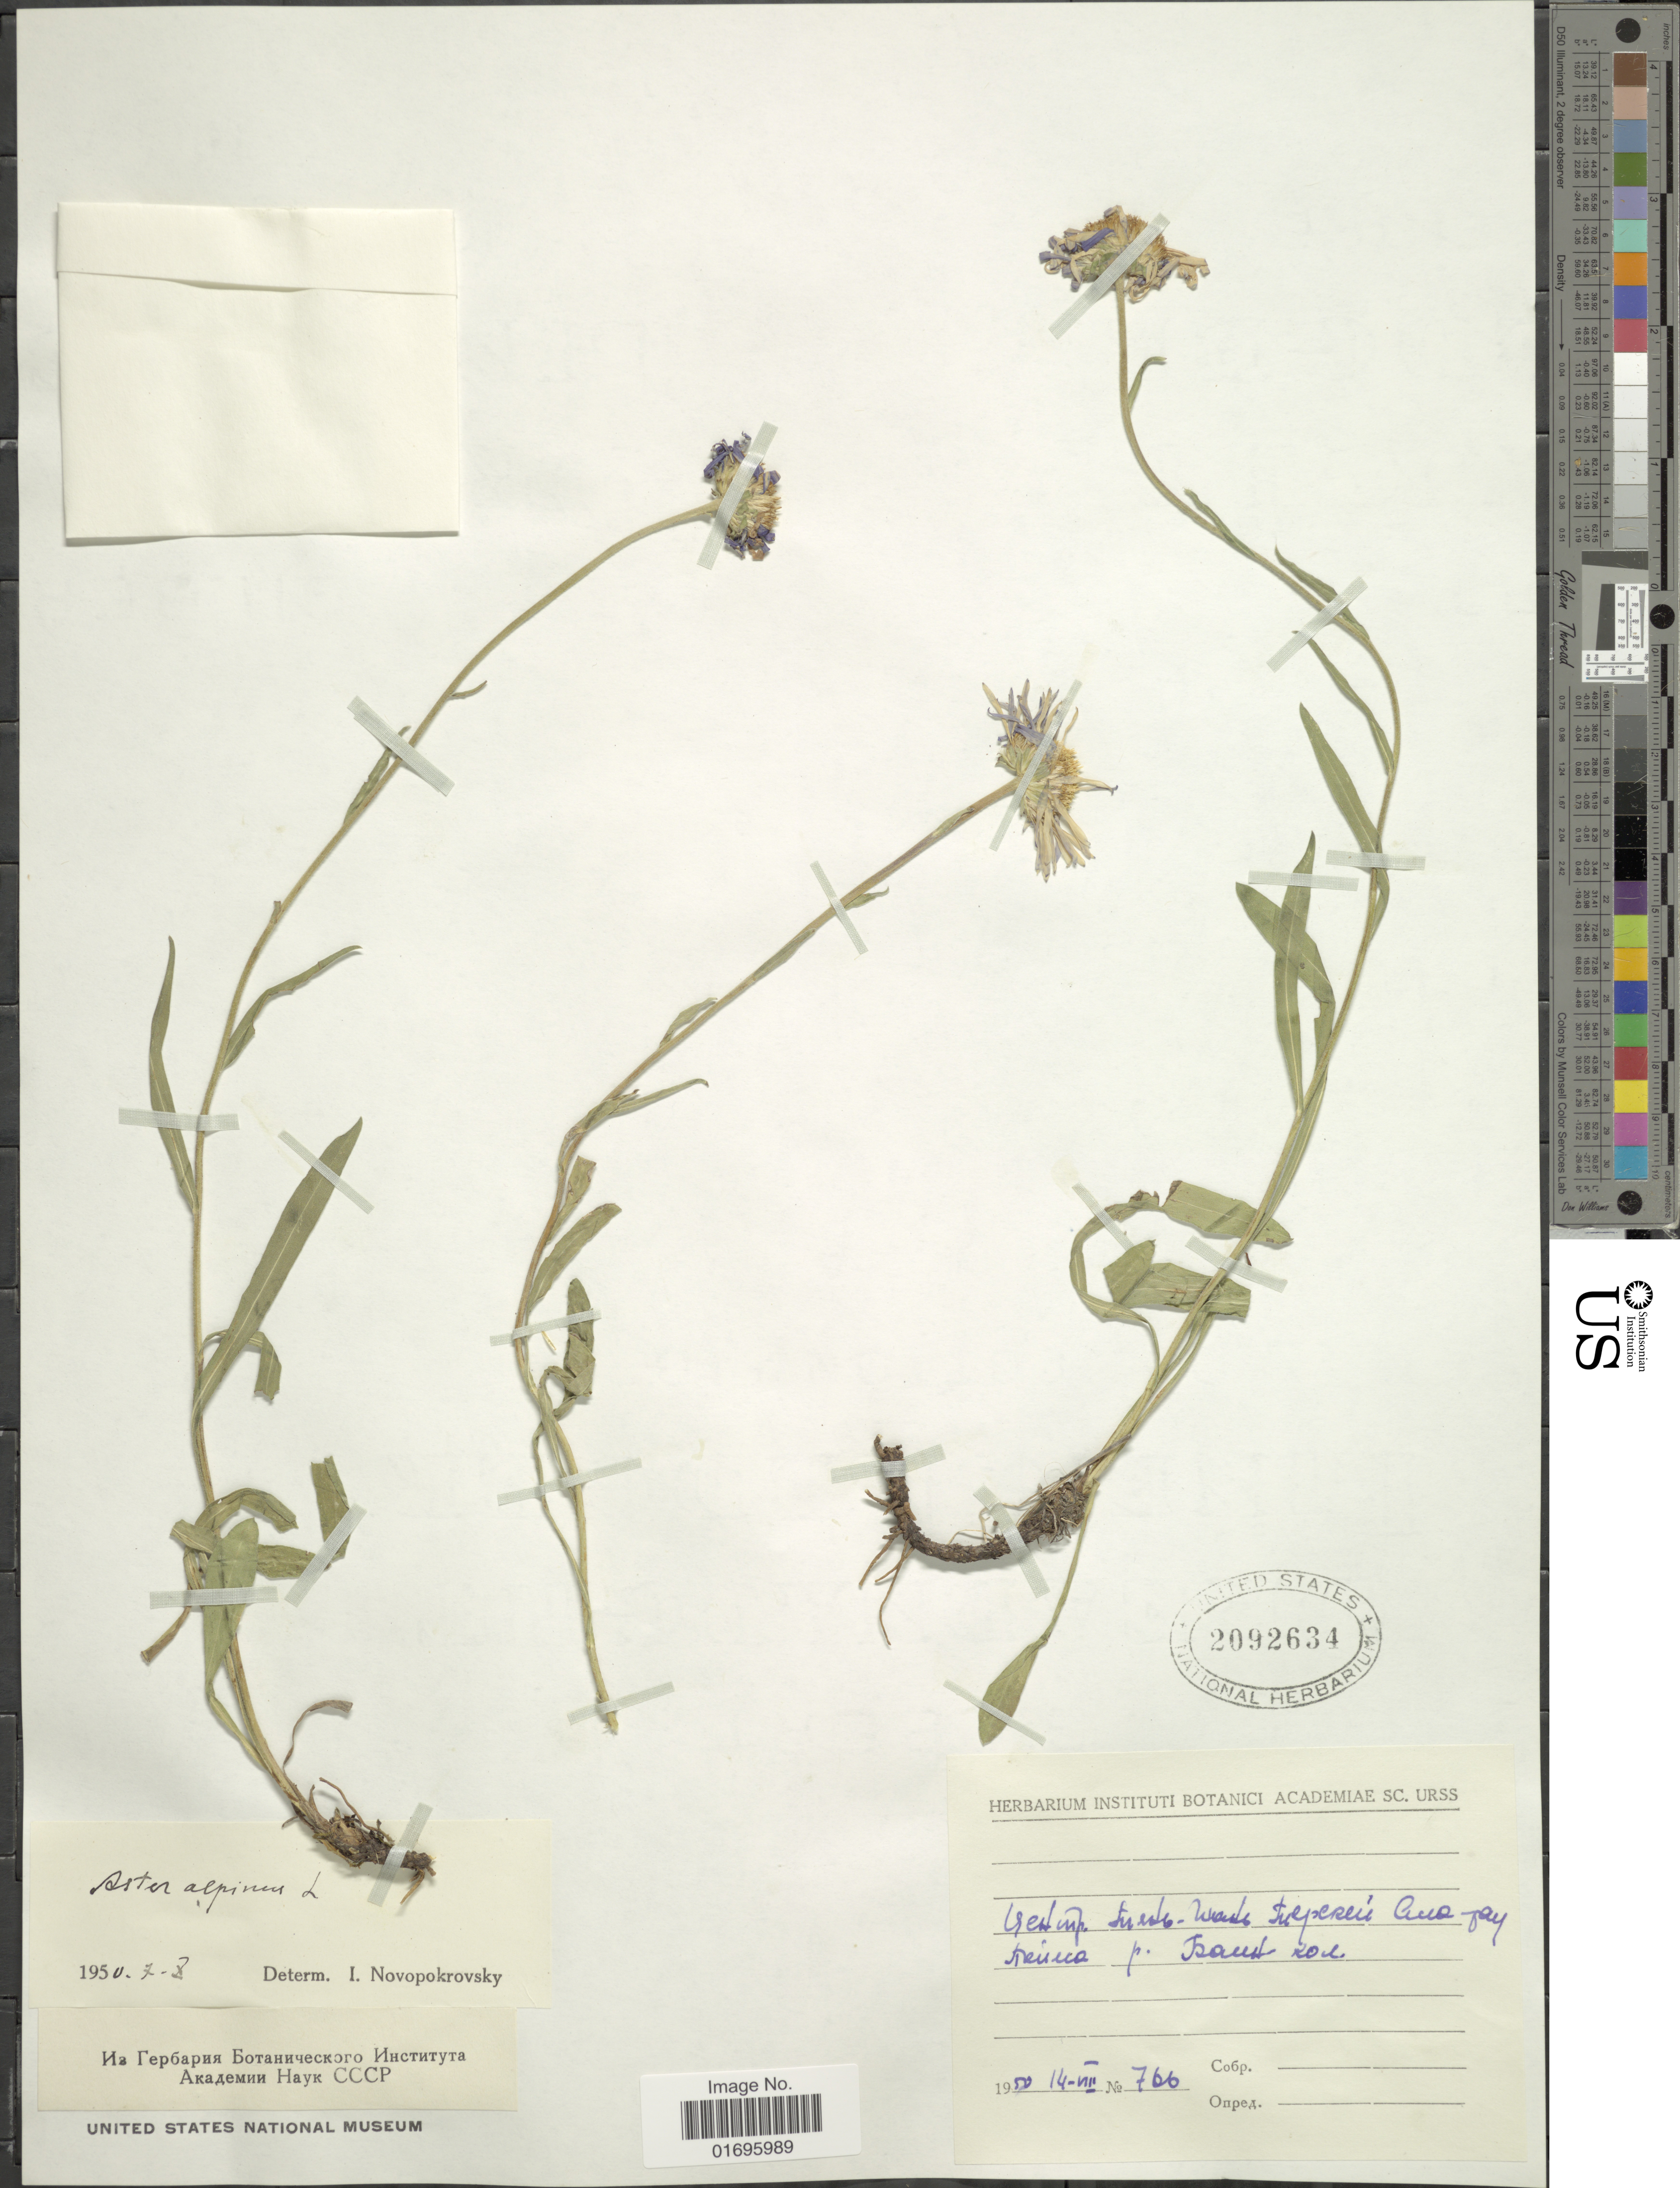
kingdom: Plantae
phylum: Tracheophyta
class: Magnoliopsida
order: Asterales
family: Asteraceae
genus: Aster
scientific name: Aster alpinus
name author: L.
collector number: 766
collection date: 1950-08-14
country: Kazakhstan / Kyrgyzstan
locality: Central Tian Shan, Terskey Alatau, river Bain-kol.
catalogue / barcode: US 2092634